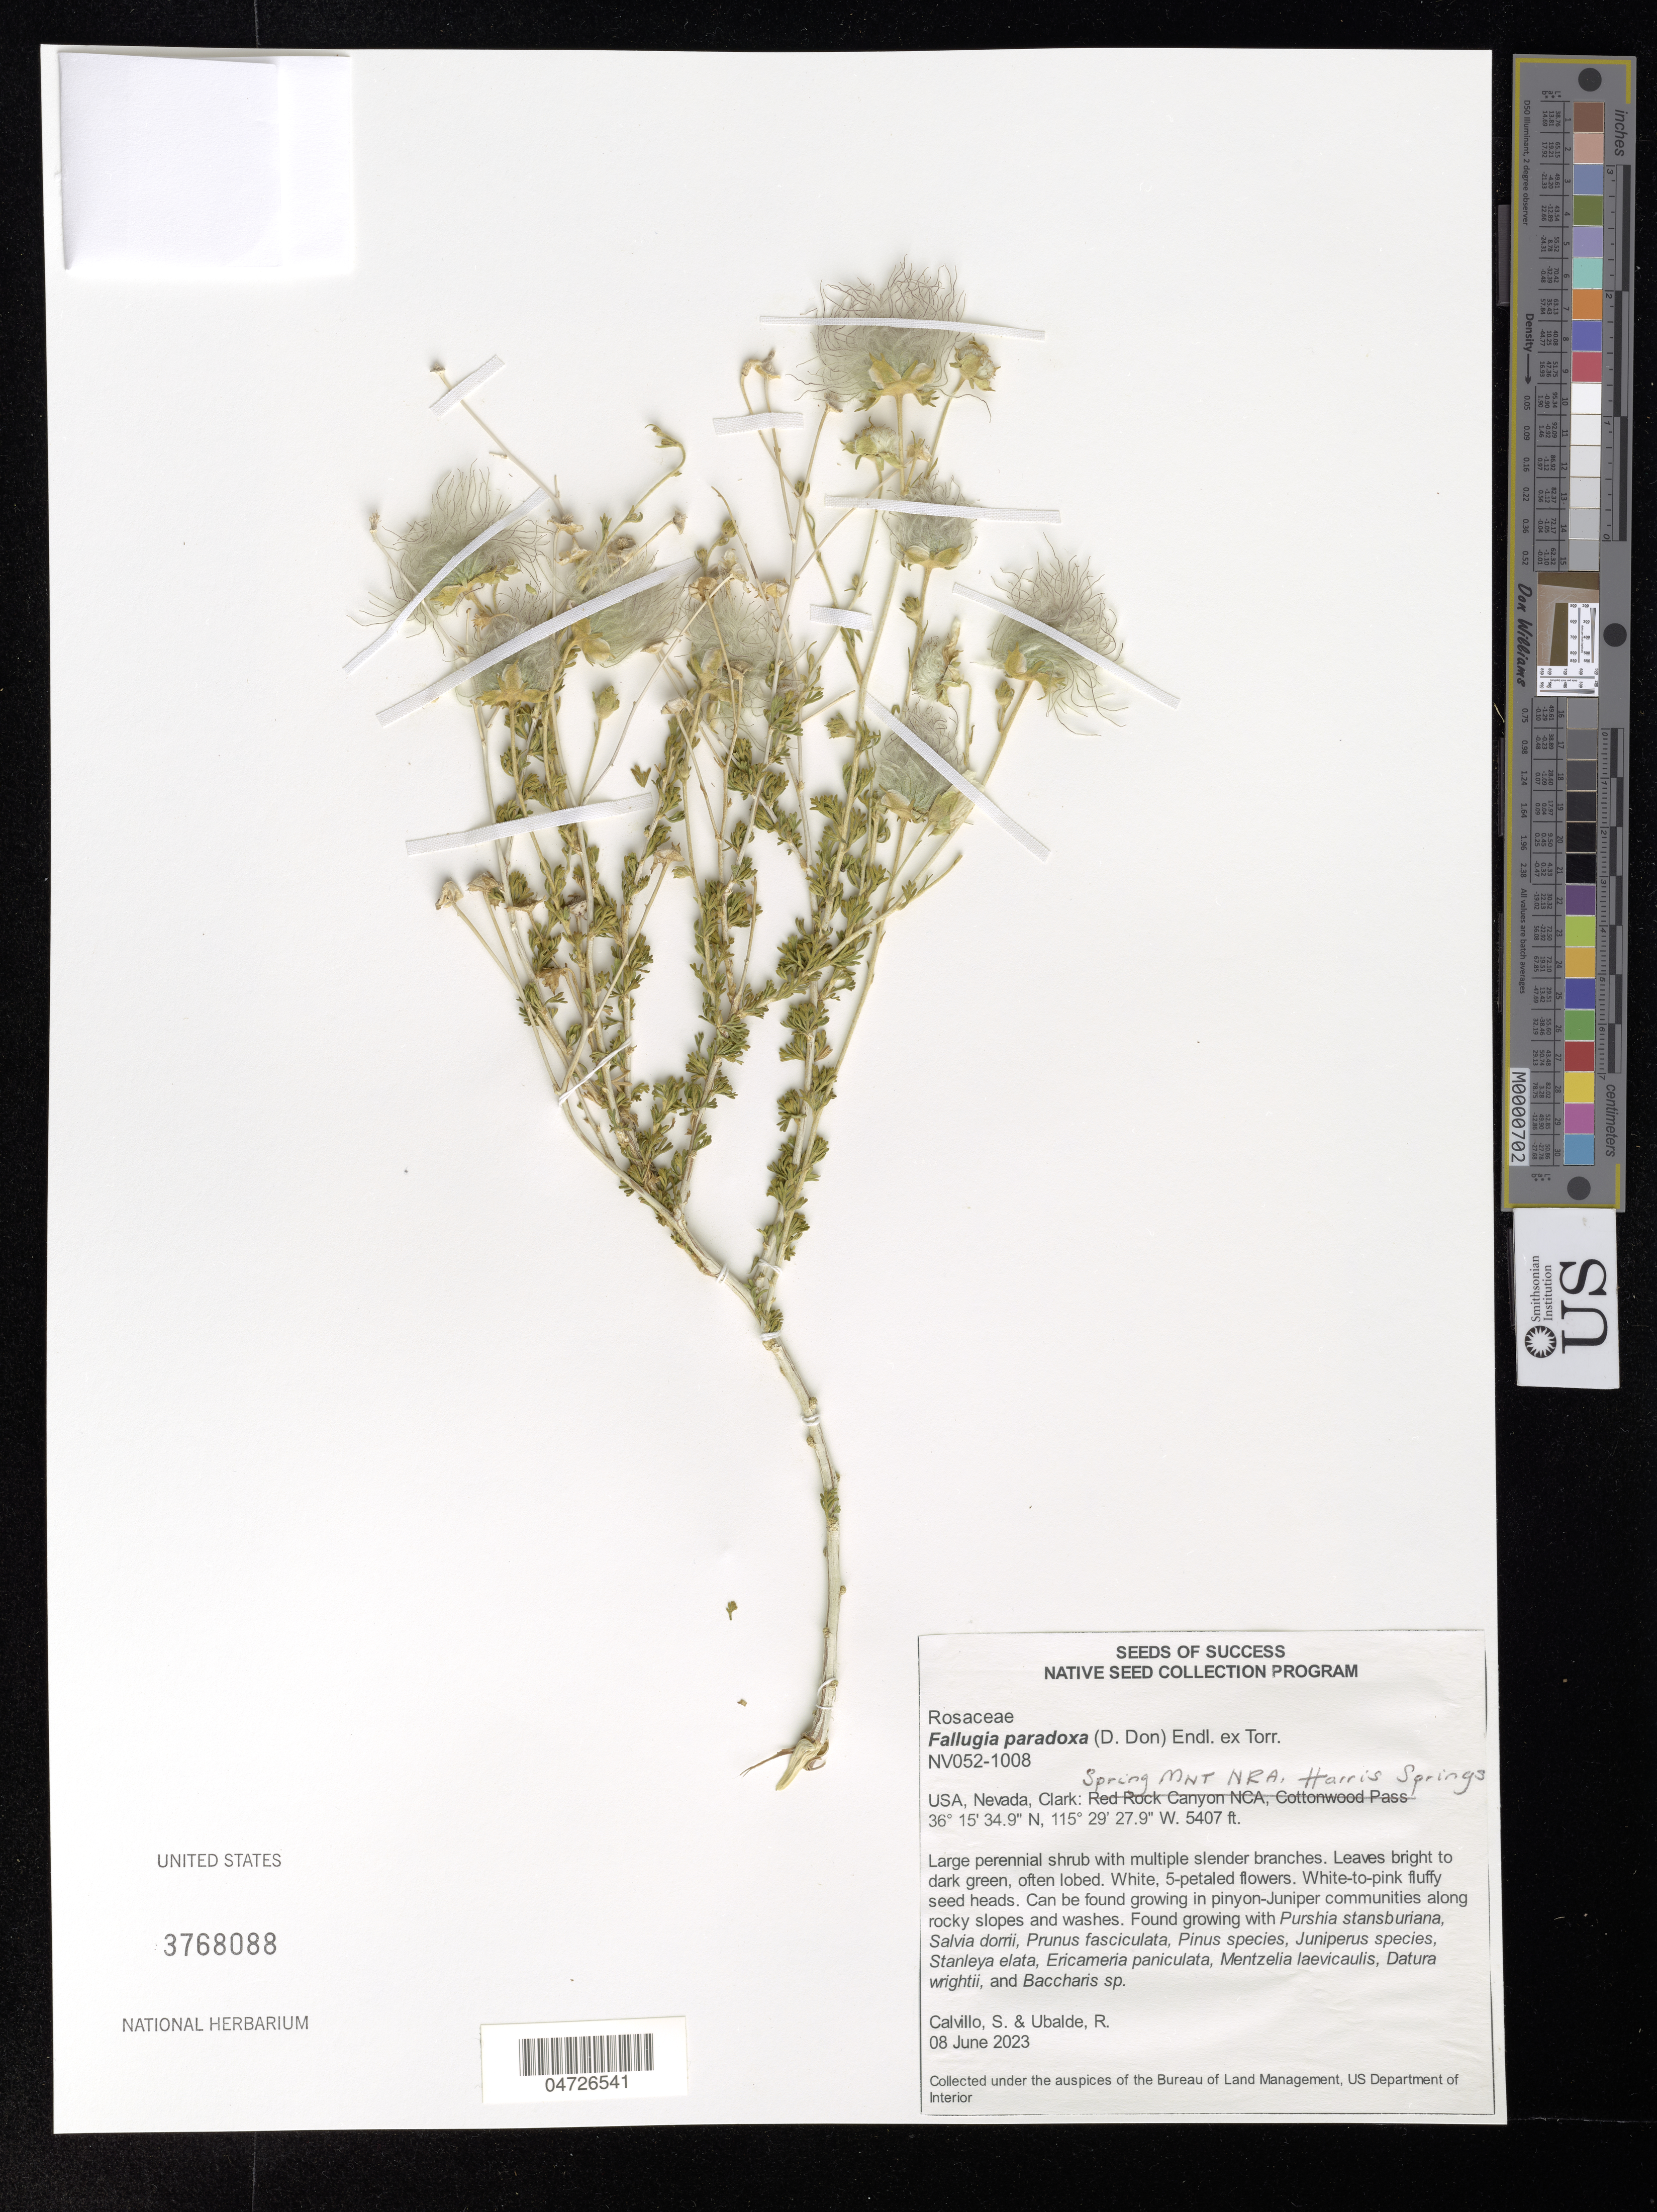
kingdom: Plantae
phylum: Tracheophyta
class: Magnoliopsida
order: Rosales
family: Rosaceae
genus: Fallugia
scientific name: Fallugia paradoxa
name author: (D. Don ex Tilloch & T. Taylor) Endl. ex Torr.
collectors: S. Calvillo & R. Ubalde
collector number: NV052-1008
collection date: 2023-06-08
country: United States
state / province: Nevada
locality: Clark: Spring Mnt NRA. Harris Springs.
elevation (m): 1648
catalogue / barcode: US 3768088